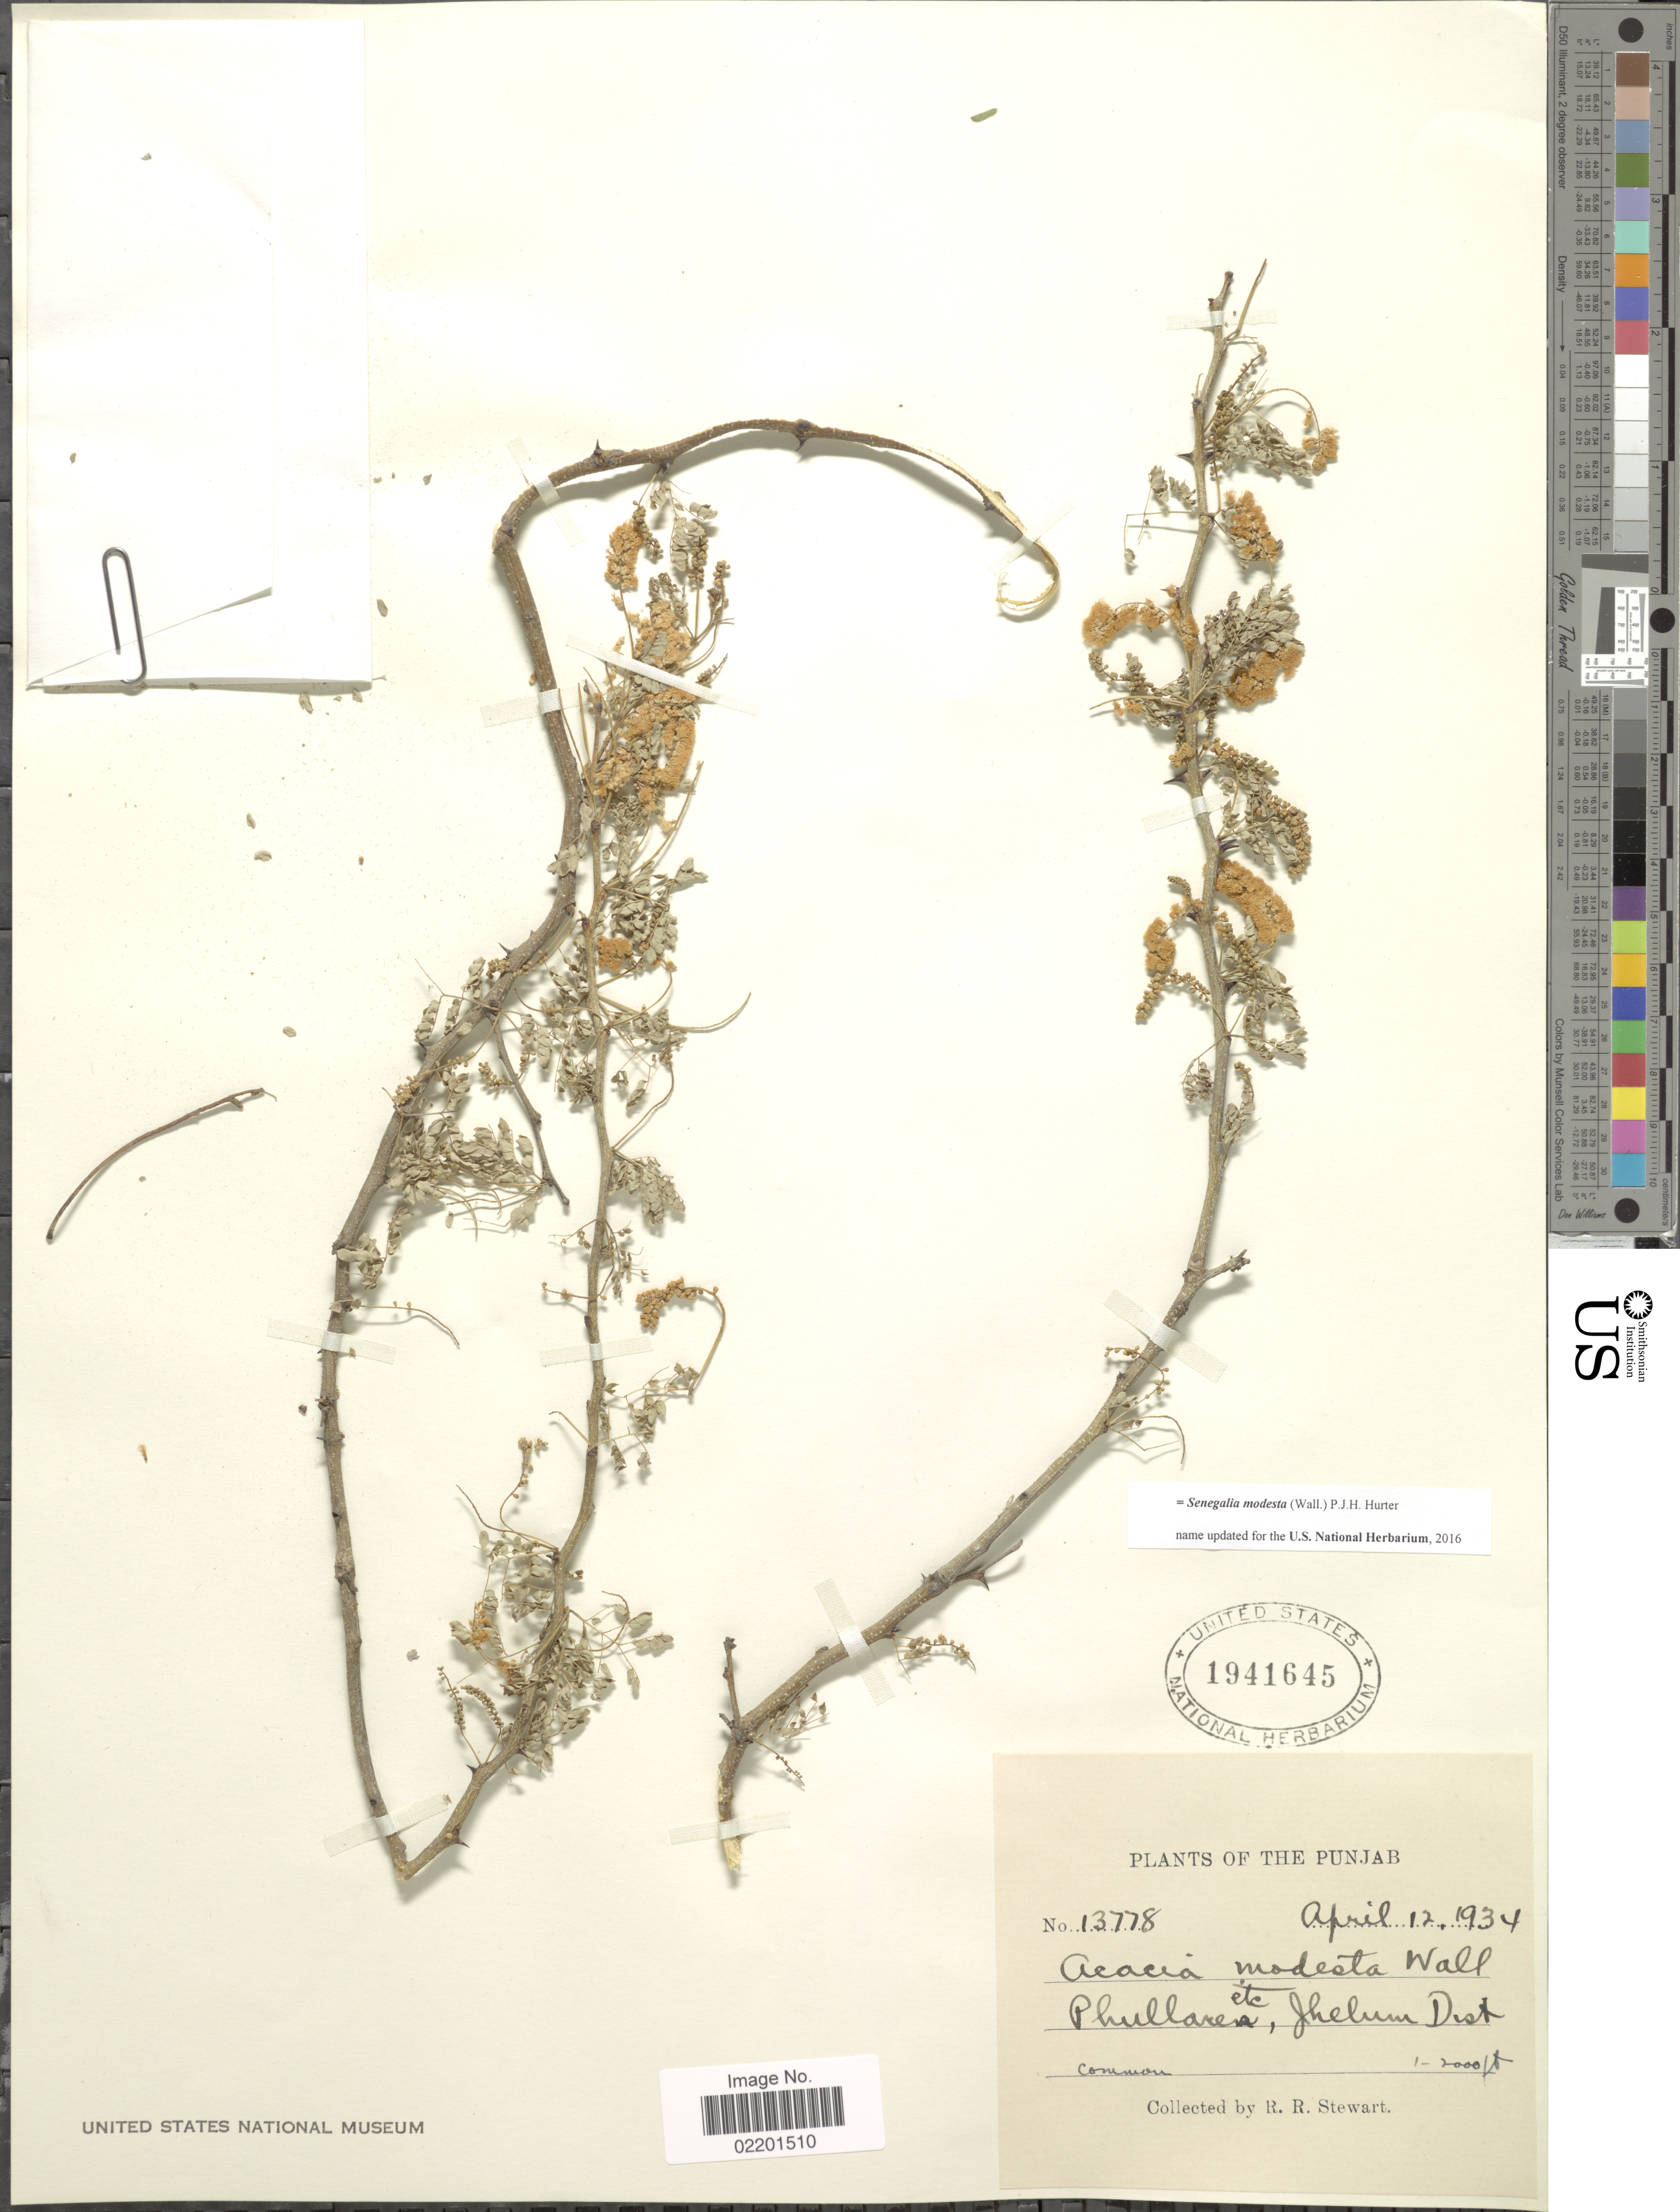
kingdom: Plantae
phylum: Tracheophyta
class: Magnoliopsida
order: Fabales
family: Fabaceae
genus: Senegalia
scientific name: Senegalia modesta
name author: (Wall.) P.J.H. Hurter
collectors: R. R. Stewart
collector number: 13778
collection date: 1934-04-12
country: India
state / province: Punjab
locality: Punjab, Phullare, Jhelum Dist.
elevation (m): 305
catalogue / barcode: US 1941645